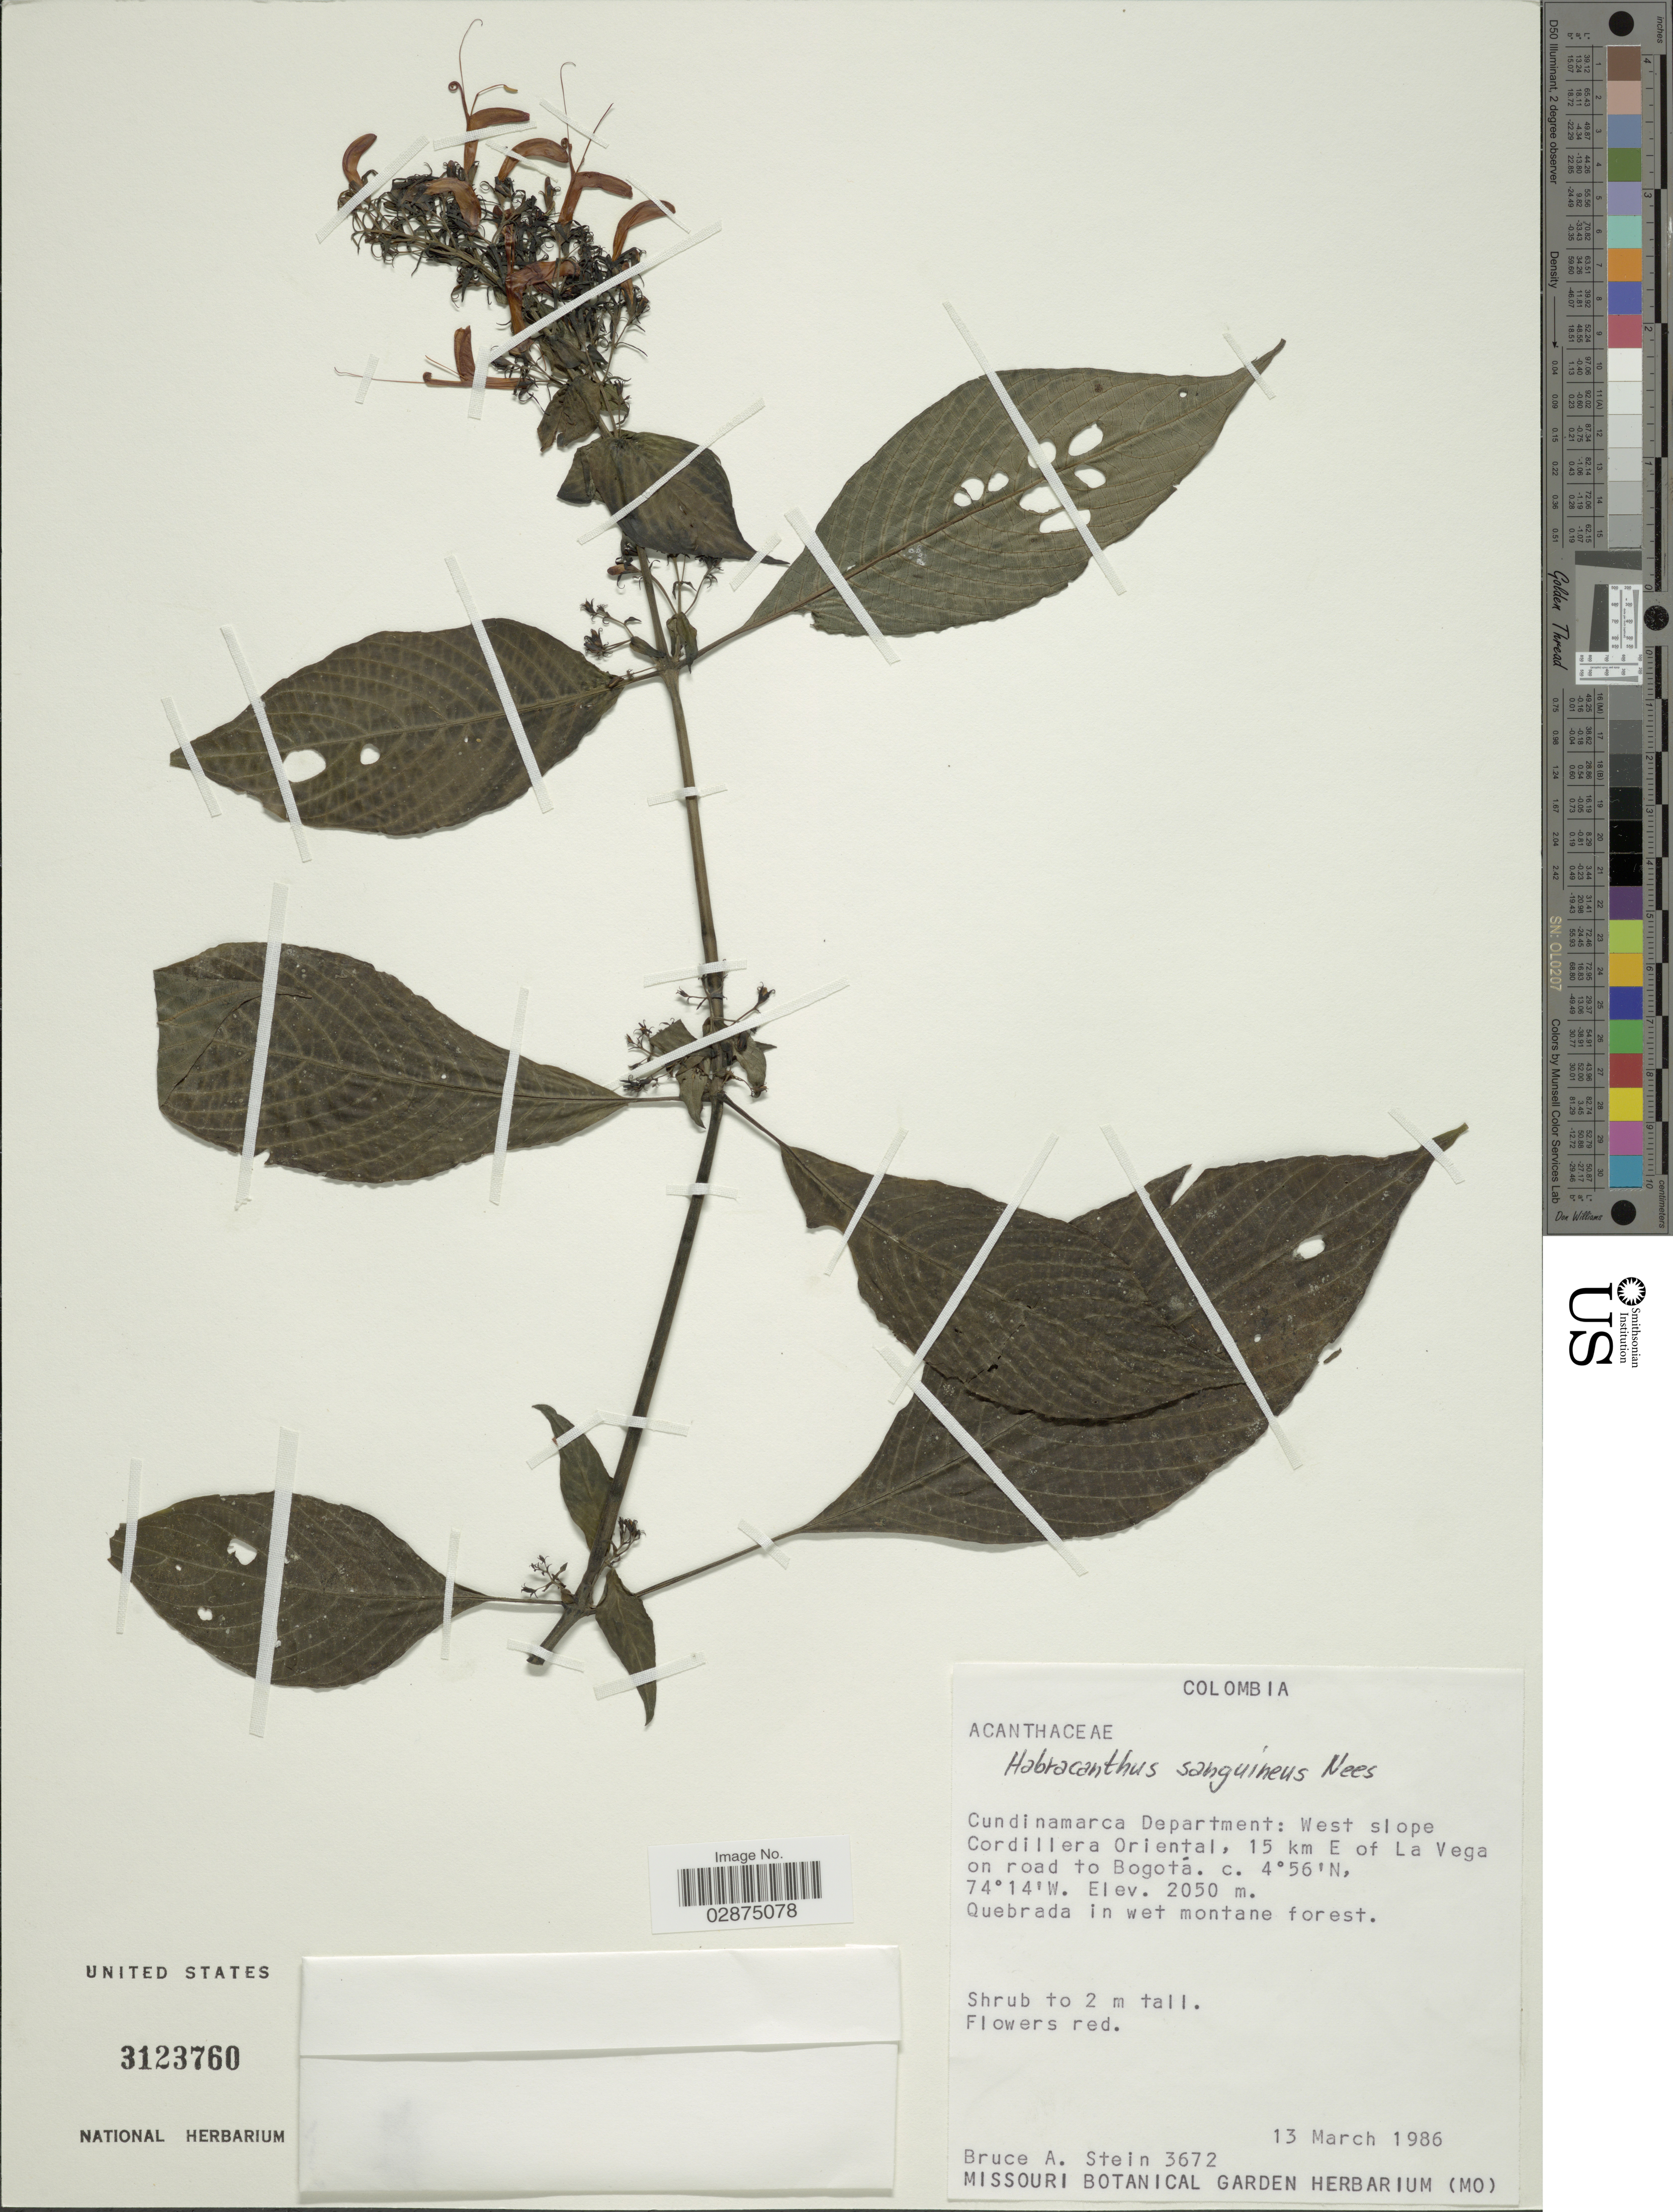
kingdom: Plantae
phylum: Tracheophyta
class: Magnoliopsida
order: Lamiales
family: Acanthaceae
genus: Habracanthus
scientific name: Habracanthus sanguineus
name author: Nees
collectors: B. A. Stein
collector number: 3672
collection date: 1986-03-13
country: Colombia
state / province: Cundinamarca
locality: Cundinamarca Department: West slope Cordillera Oriental, 15 km E of La Vega on road to Bogotá.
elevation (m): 2050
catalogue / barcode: US 3123760